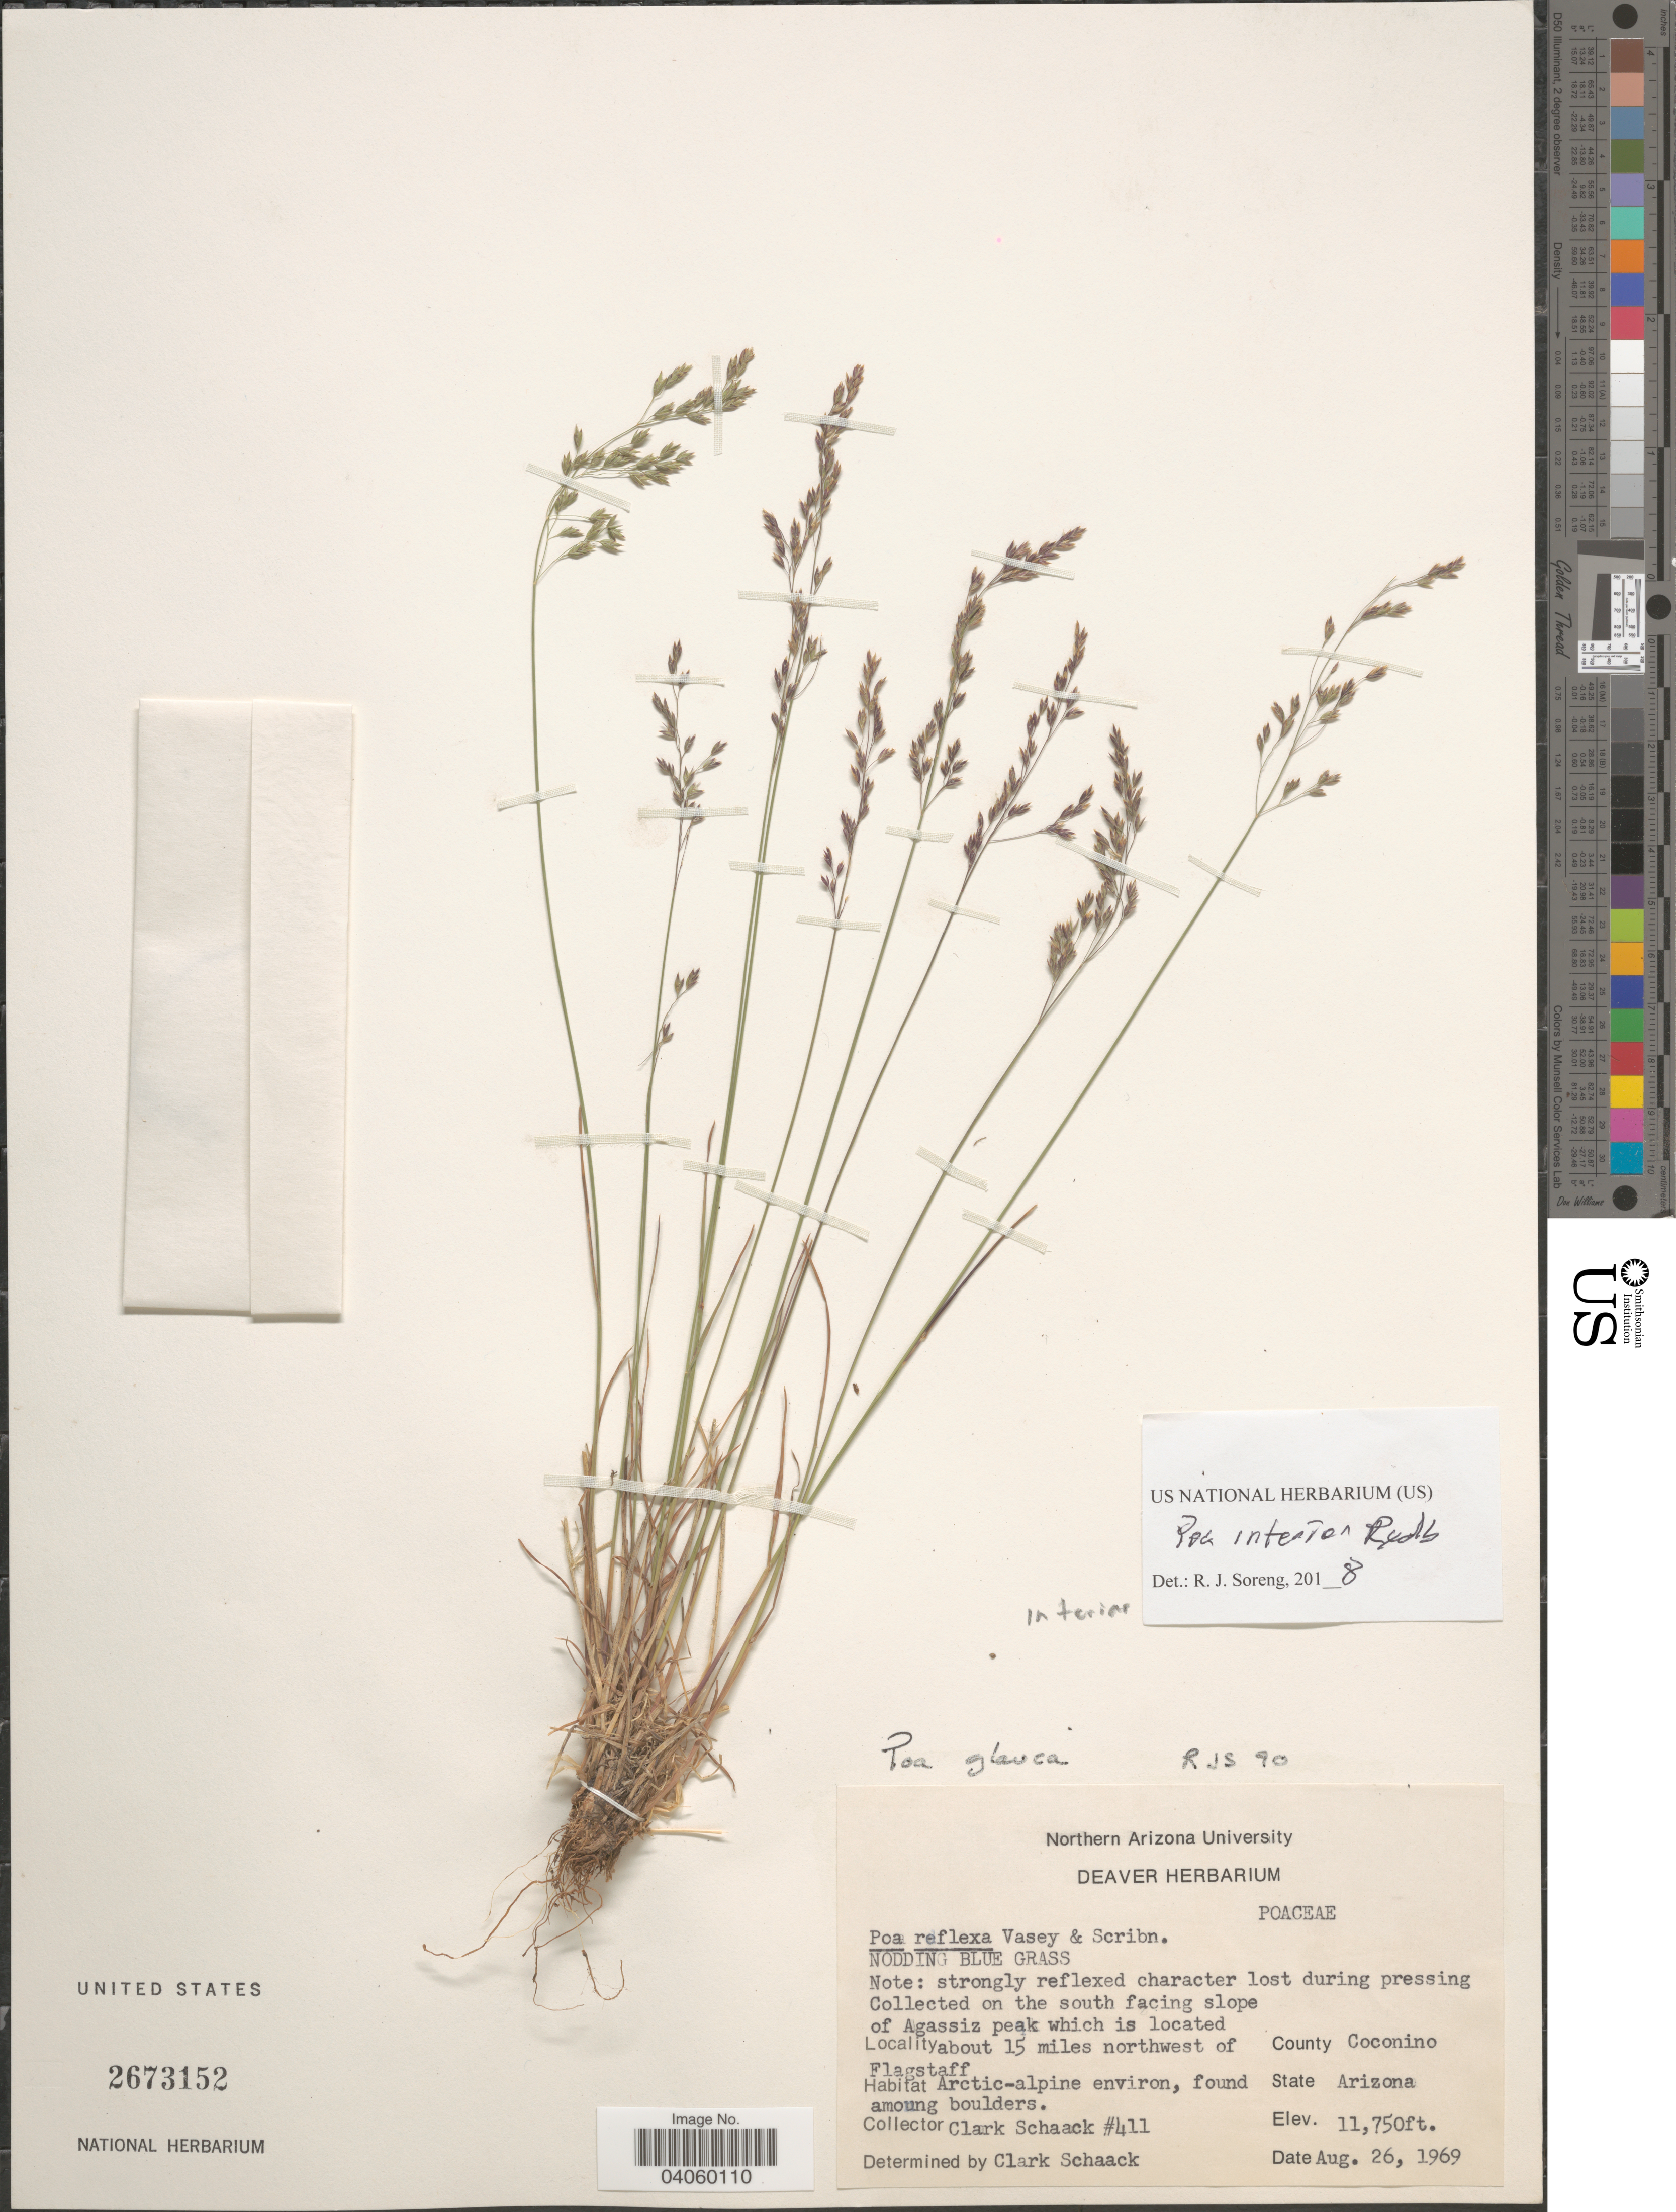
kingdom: Plantae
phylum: Tracheophyta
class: Liliopsida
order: Poales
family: Poaceae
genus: Poa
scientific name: Poa interior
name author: Rydb.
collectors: C. G. Schaack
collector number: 411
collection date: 1969-08-26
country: United States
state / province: Arizona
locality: On the south facing slope of Agassiz peak which is located about 15 miles northwest of Flagstaff. Arctic-alpine environ, found among boulders. County Coconino.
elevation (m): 3581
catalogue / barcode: US 2673152